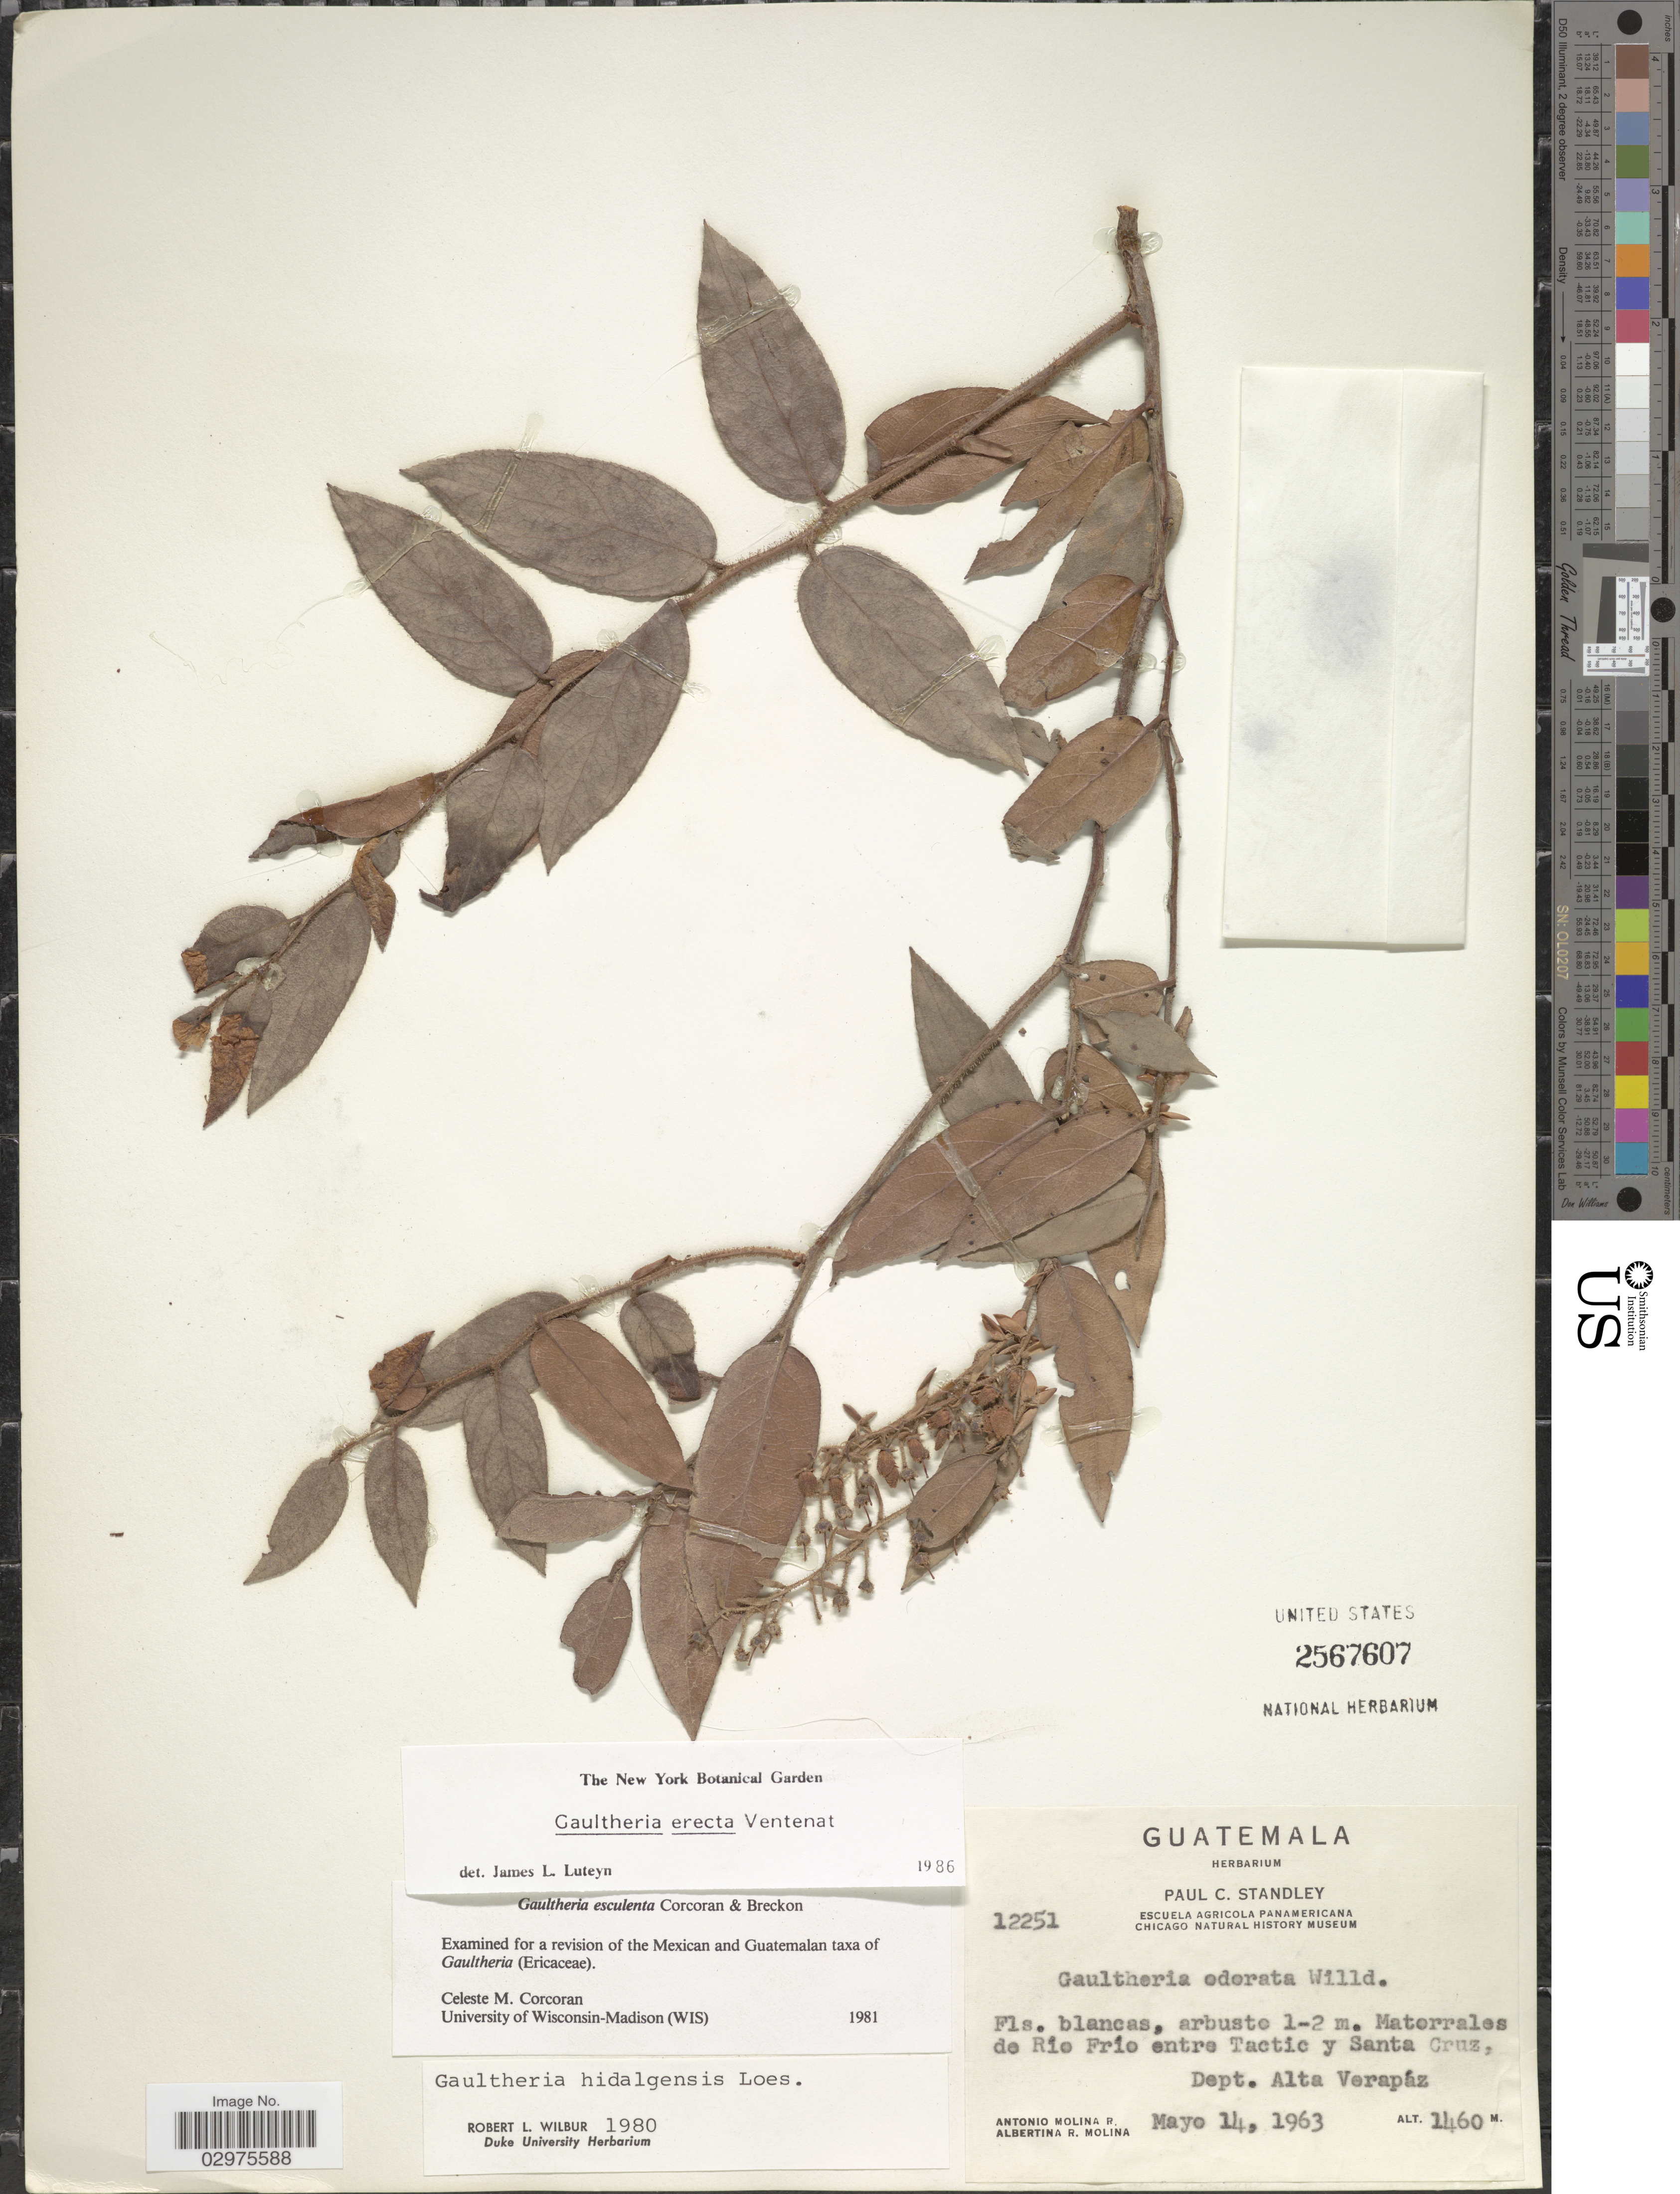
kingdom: Plantae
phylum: Tracheophyta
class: Magnoliopsida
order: Ericales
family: Ericaceae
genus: Gaultheria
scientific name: Gaultheria erecta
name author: Vent.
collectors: A. Molina R. & A. R. Molina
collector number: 12251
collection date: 1963-05-14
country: Guatemala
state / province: Alta Verapaz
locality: Matorrales do Río Frío entre Tactic y Santa Cruz, Dept. Alta Verapáz.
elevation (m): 1460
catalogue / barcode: US 2567607